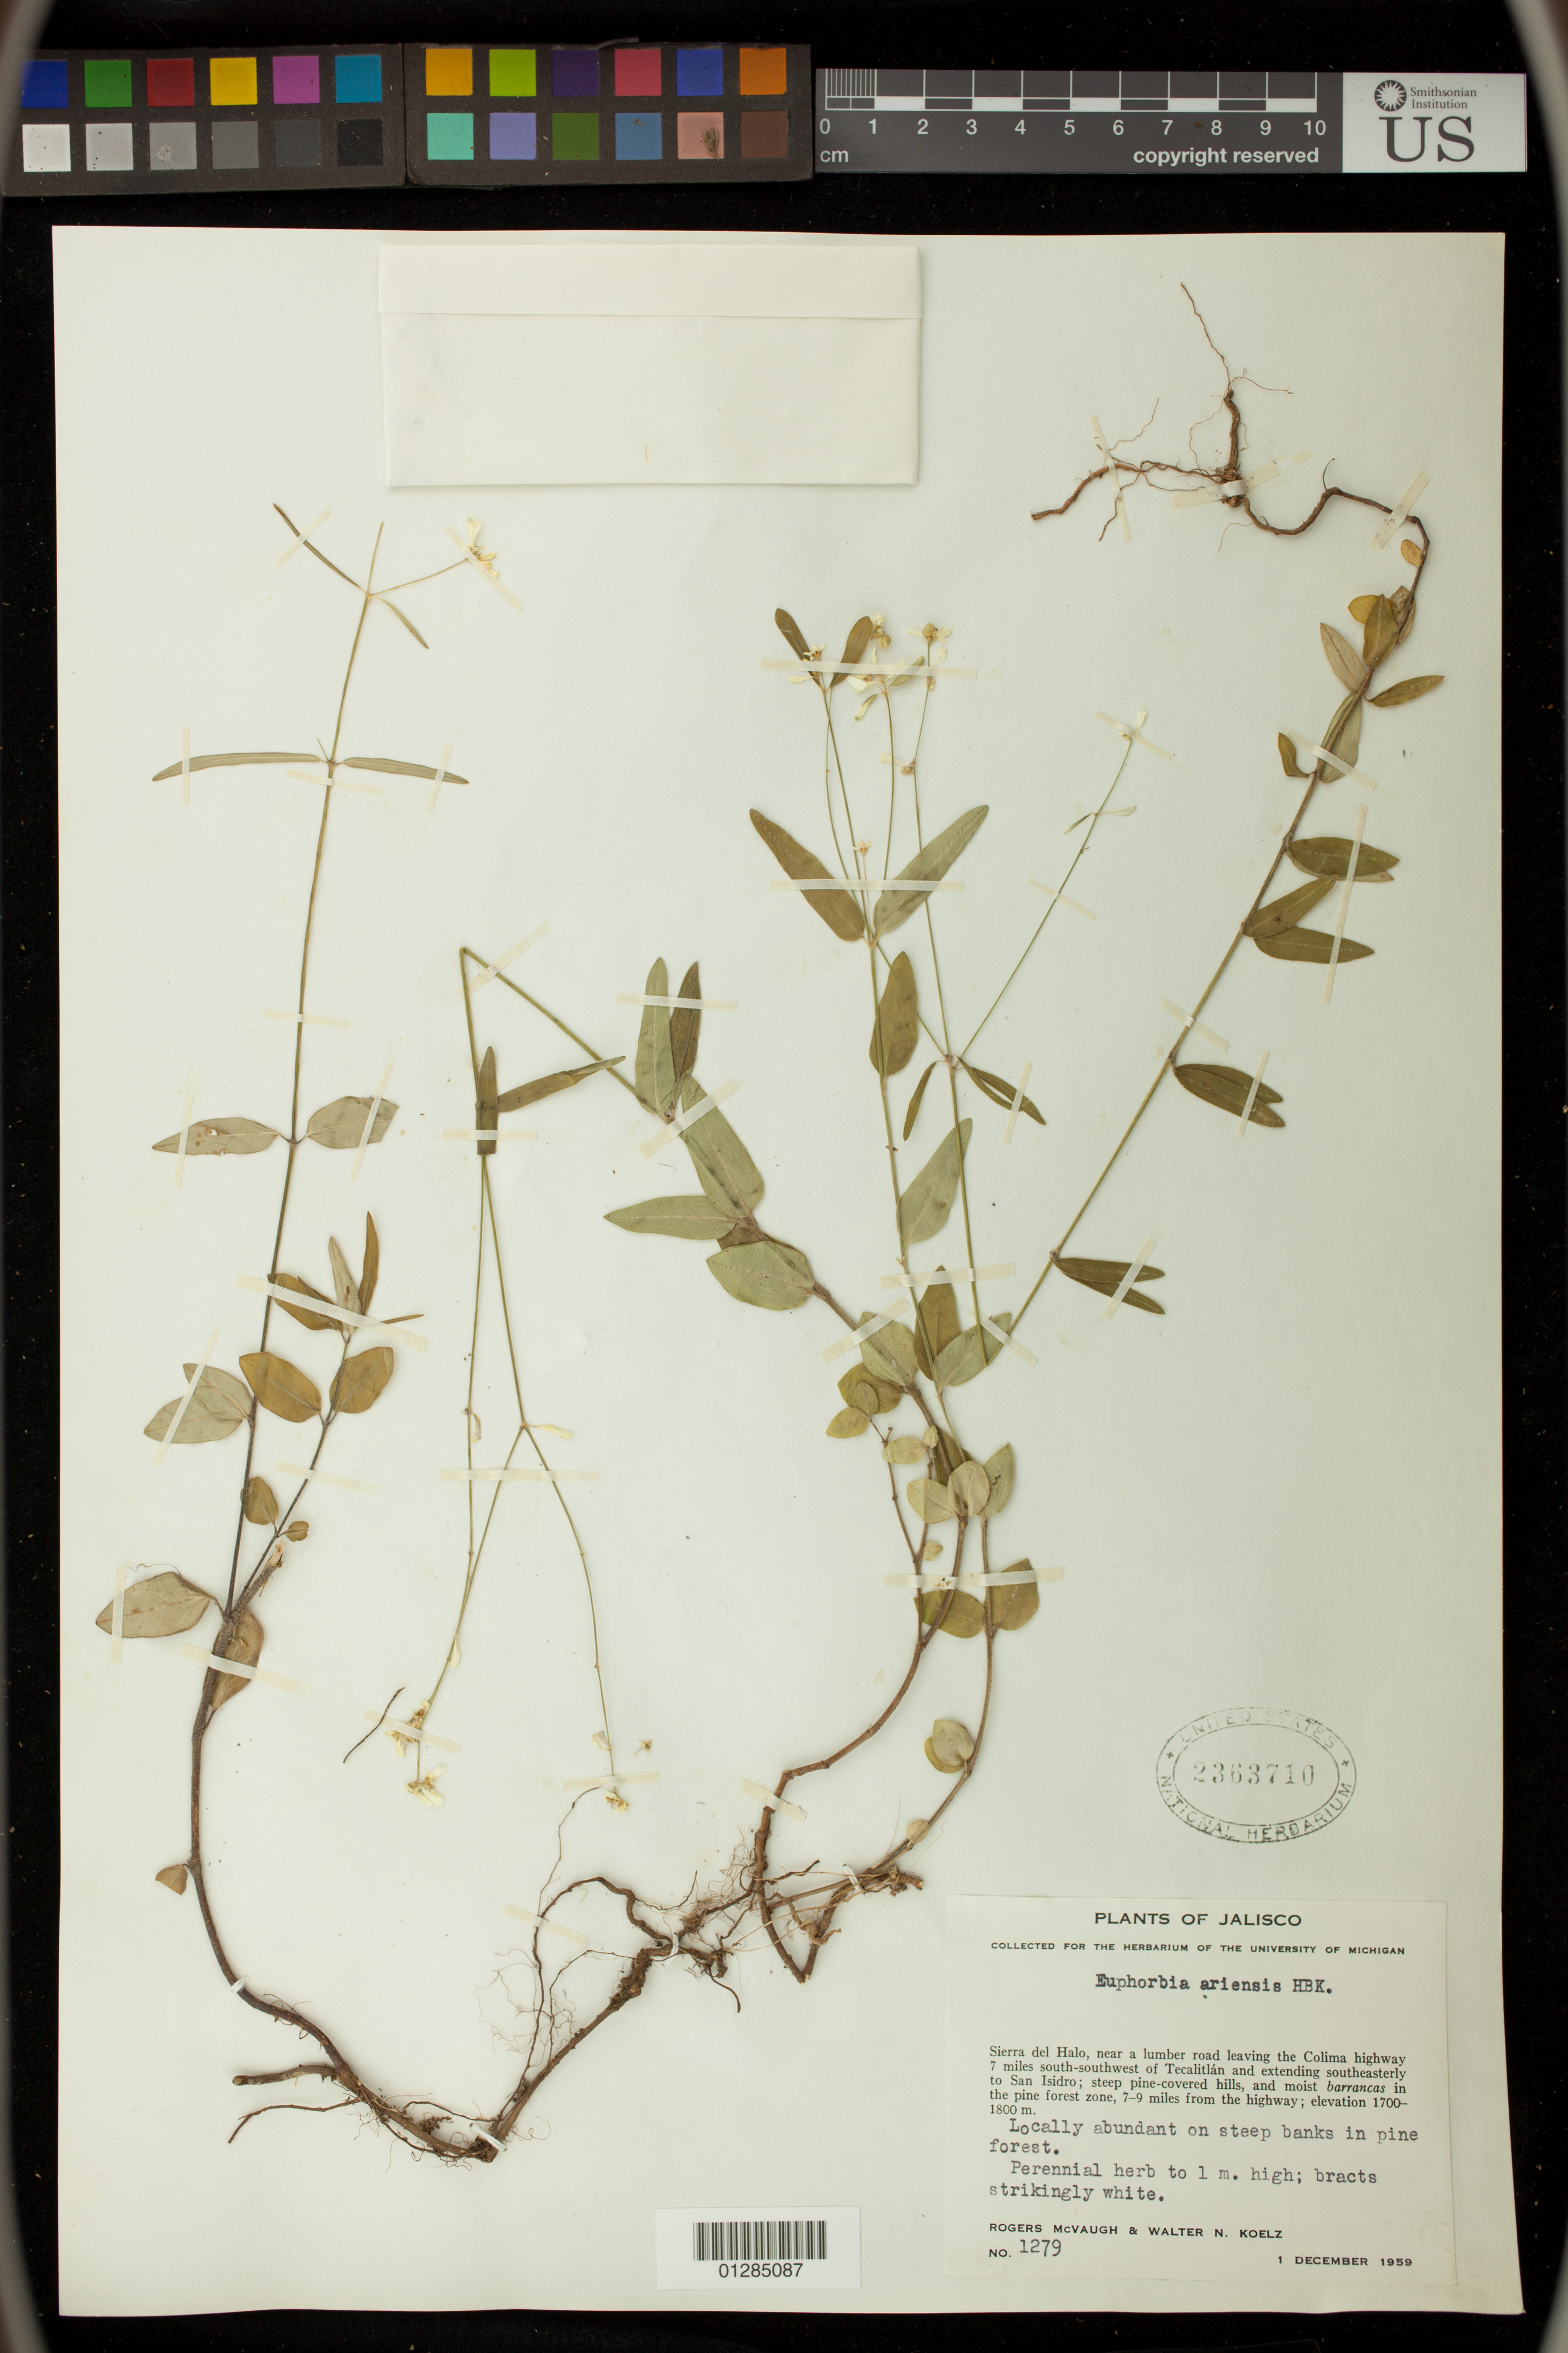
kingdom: Plantae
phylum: Tracheophyta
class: Magnoliopsida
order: Malpighiales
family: Euphorbiaceae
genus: Euphorbia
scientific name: Euphorbia ariensis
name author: Kunth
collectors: R. McVaugh & W. N. Koelz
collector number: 1279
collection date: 1959-12-01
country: Mexico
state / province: Jalisco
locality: Sierra del Halo, near a lumber road leaving the Colima highway 7 miles south-southwest of Tecalitlán and extending southeasterly to San Isidro; 7-9 miles from the highway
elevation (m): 1700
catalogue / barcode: US 2363710